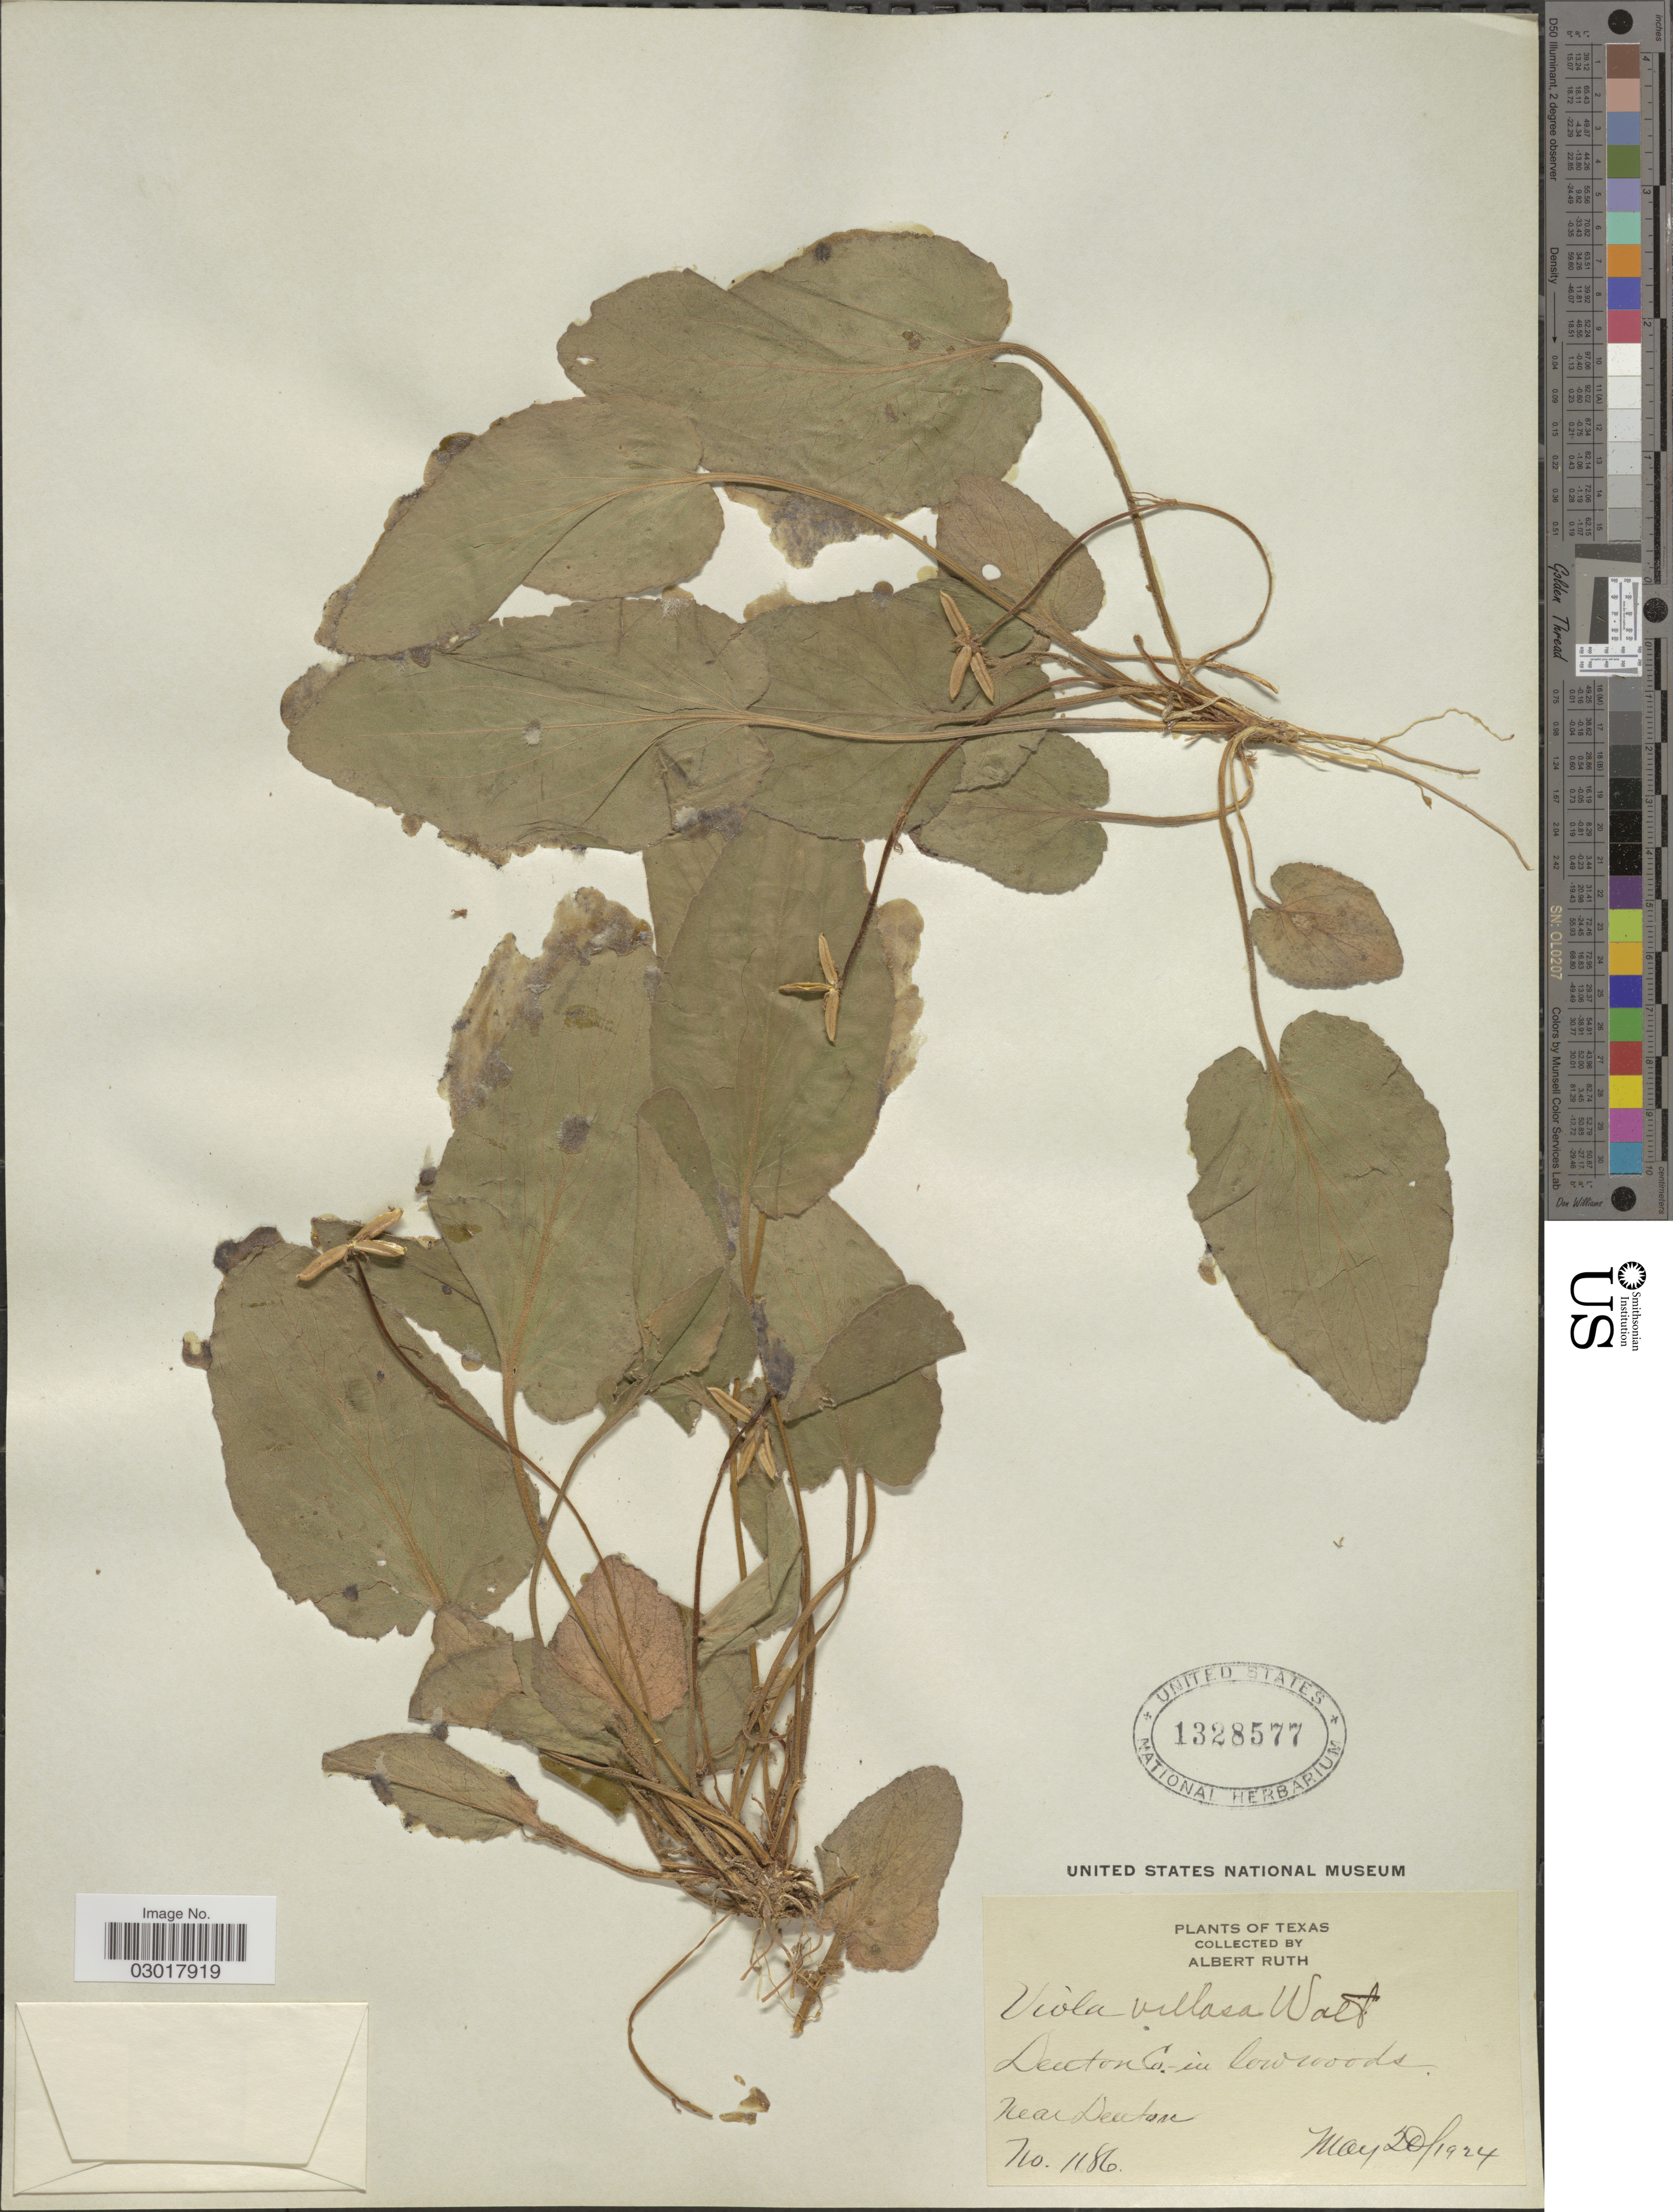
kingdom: Plantae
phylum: Tracheophyta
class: Magnoliopsida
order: Malpighiales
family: Violaceae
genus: Viola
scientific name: Viola villosa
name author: Walter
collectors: A. Ruth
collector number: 1186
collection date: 1924-05-20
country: United States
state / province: Texas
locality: Denton Co. Near Denton.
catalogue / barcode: US 1328577